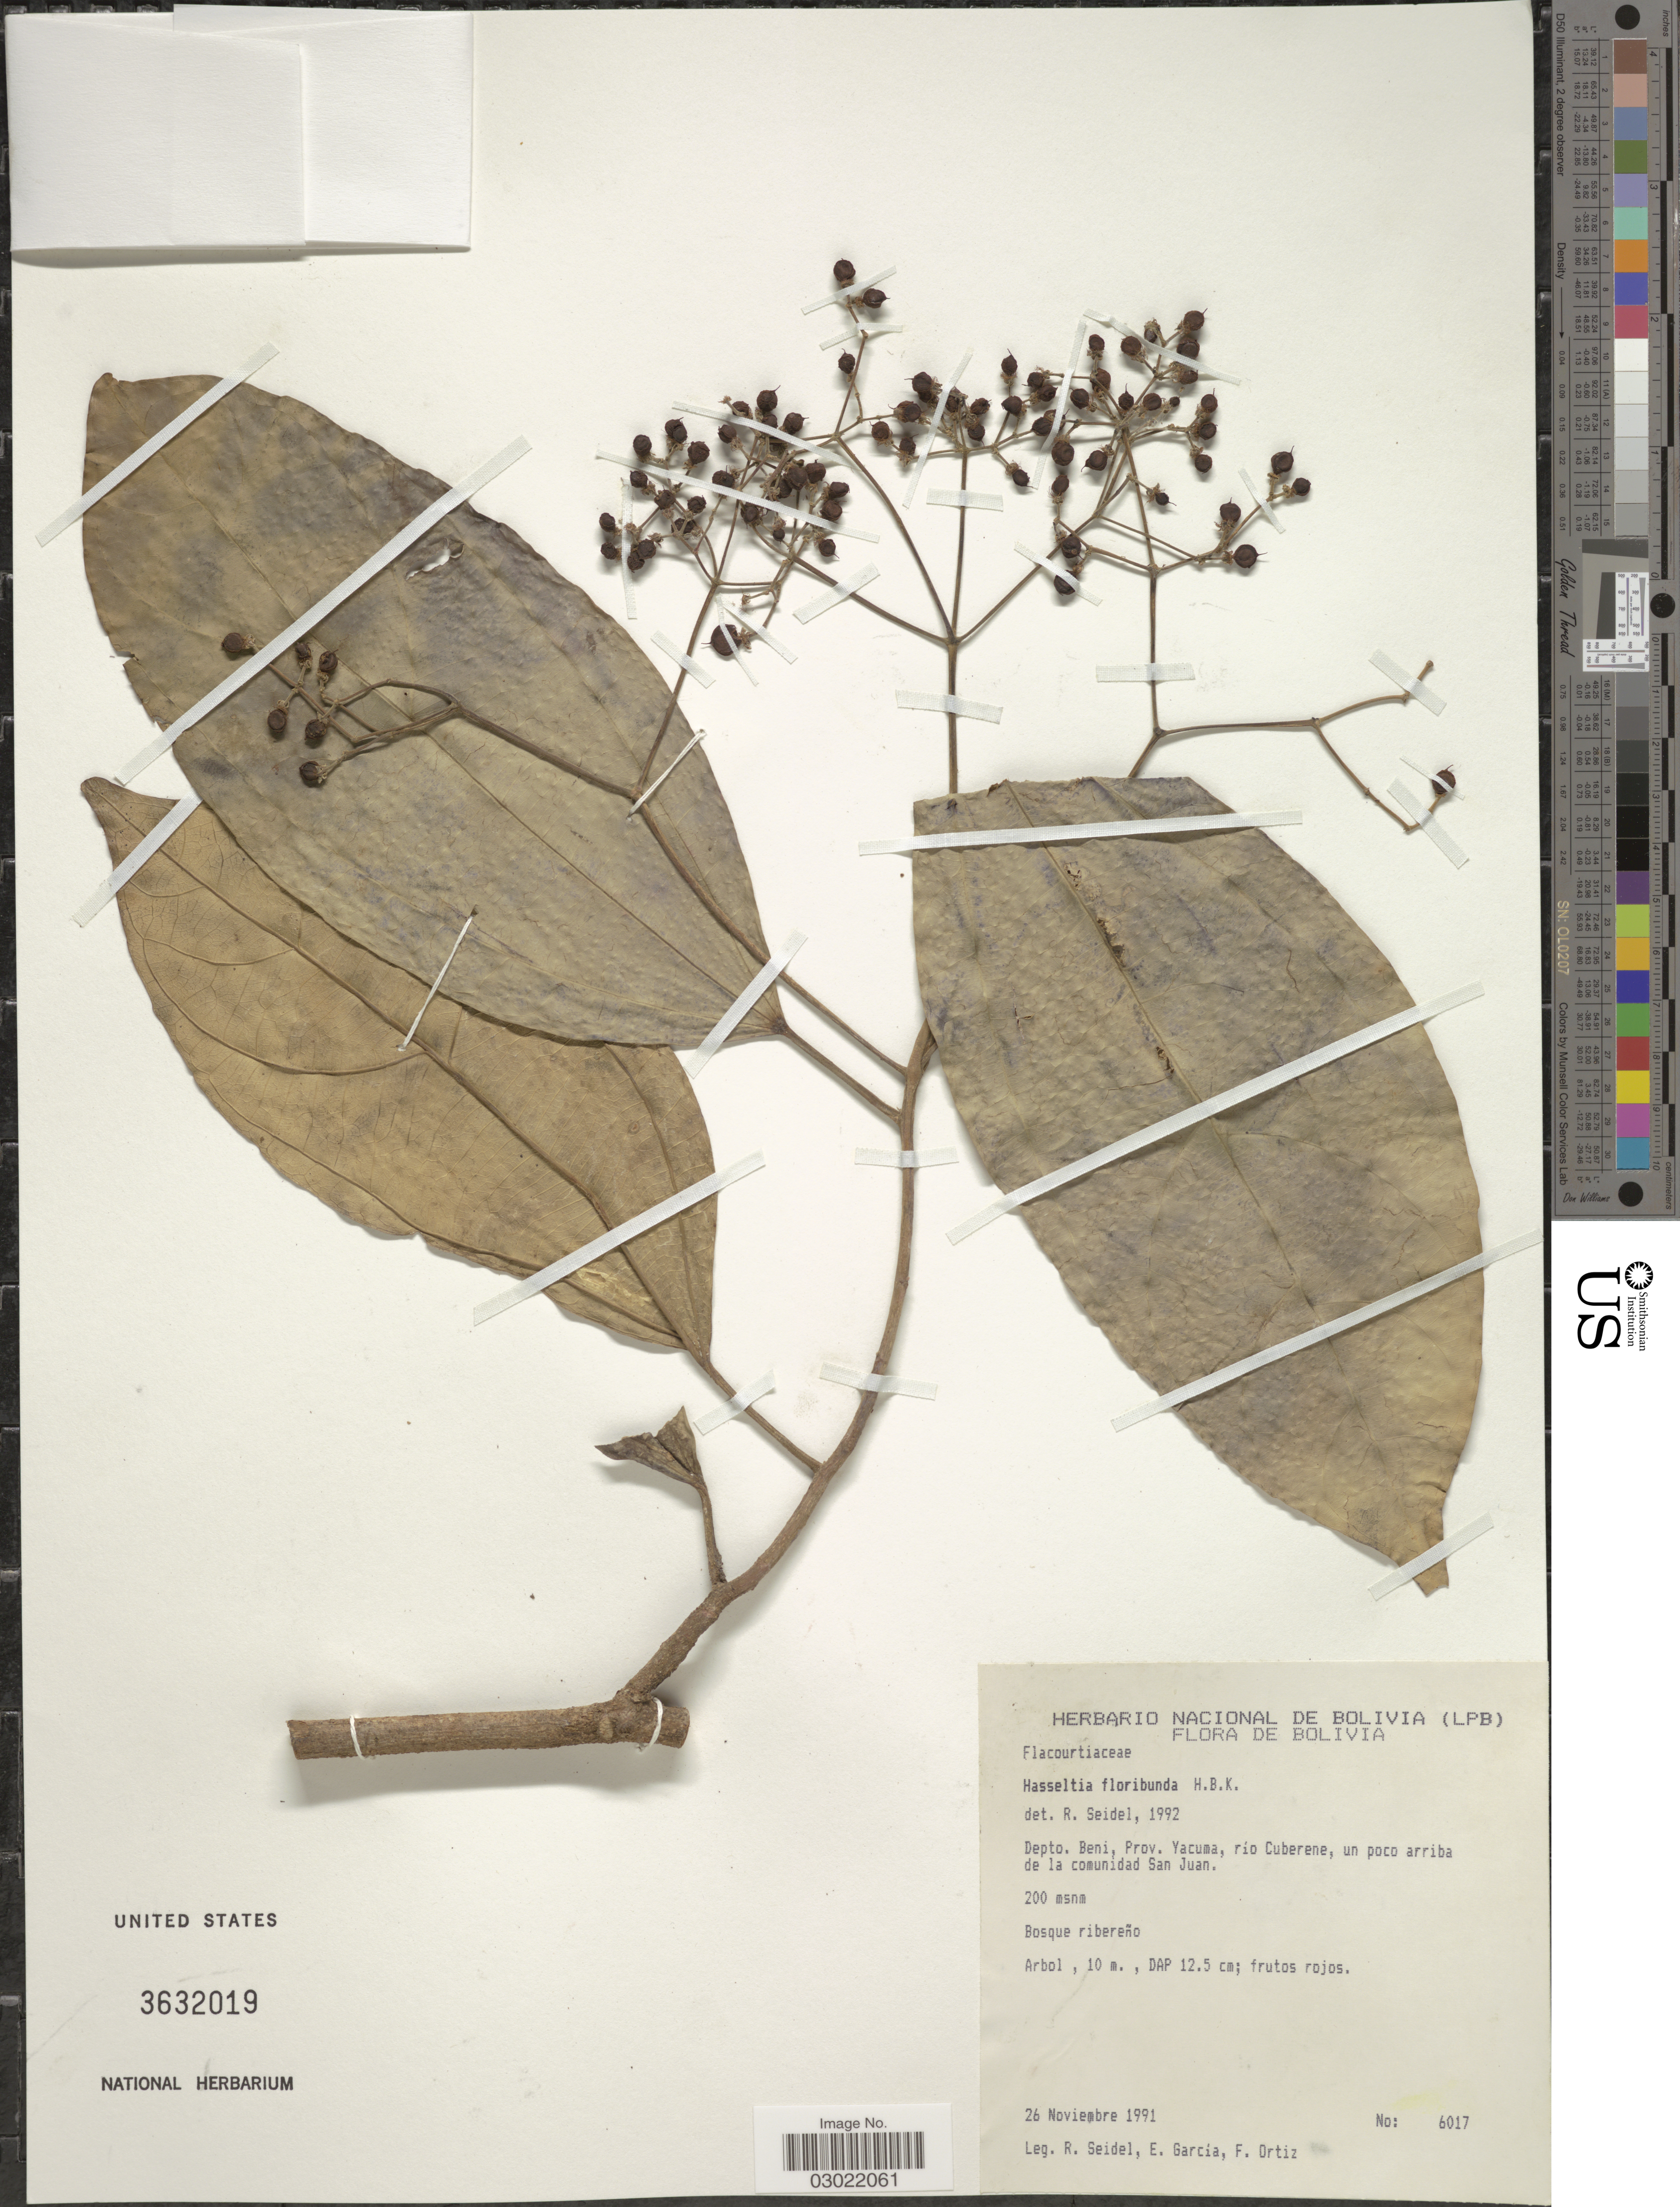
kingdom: Plantae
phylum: Tracheophyta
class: Magnoliopsida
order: Malpighiales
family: Salicaceae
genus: Hasseltia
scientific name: Hasseltia floribunda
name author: Kunth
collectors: R. Seidel, E. Garcia & F. Ortiz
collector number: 6017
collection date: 1991-11-26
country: Bolivia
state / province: Beni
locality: Depto. Beni, Prov. Yacuma, río Cuberene, un poco arriba de la comunidad San Juan.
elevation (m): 200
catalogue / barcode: US 3632019